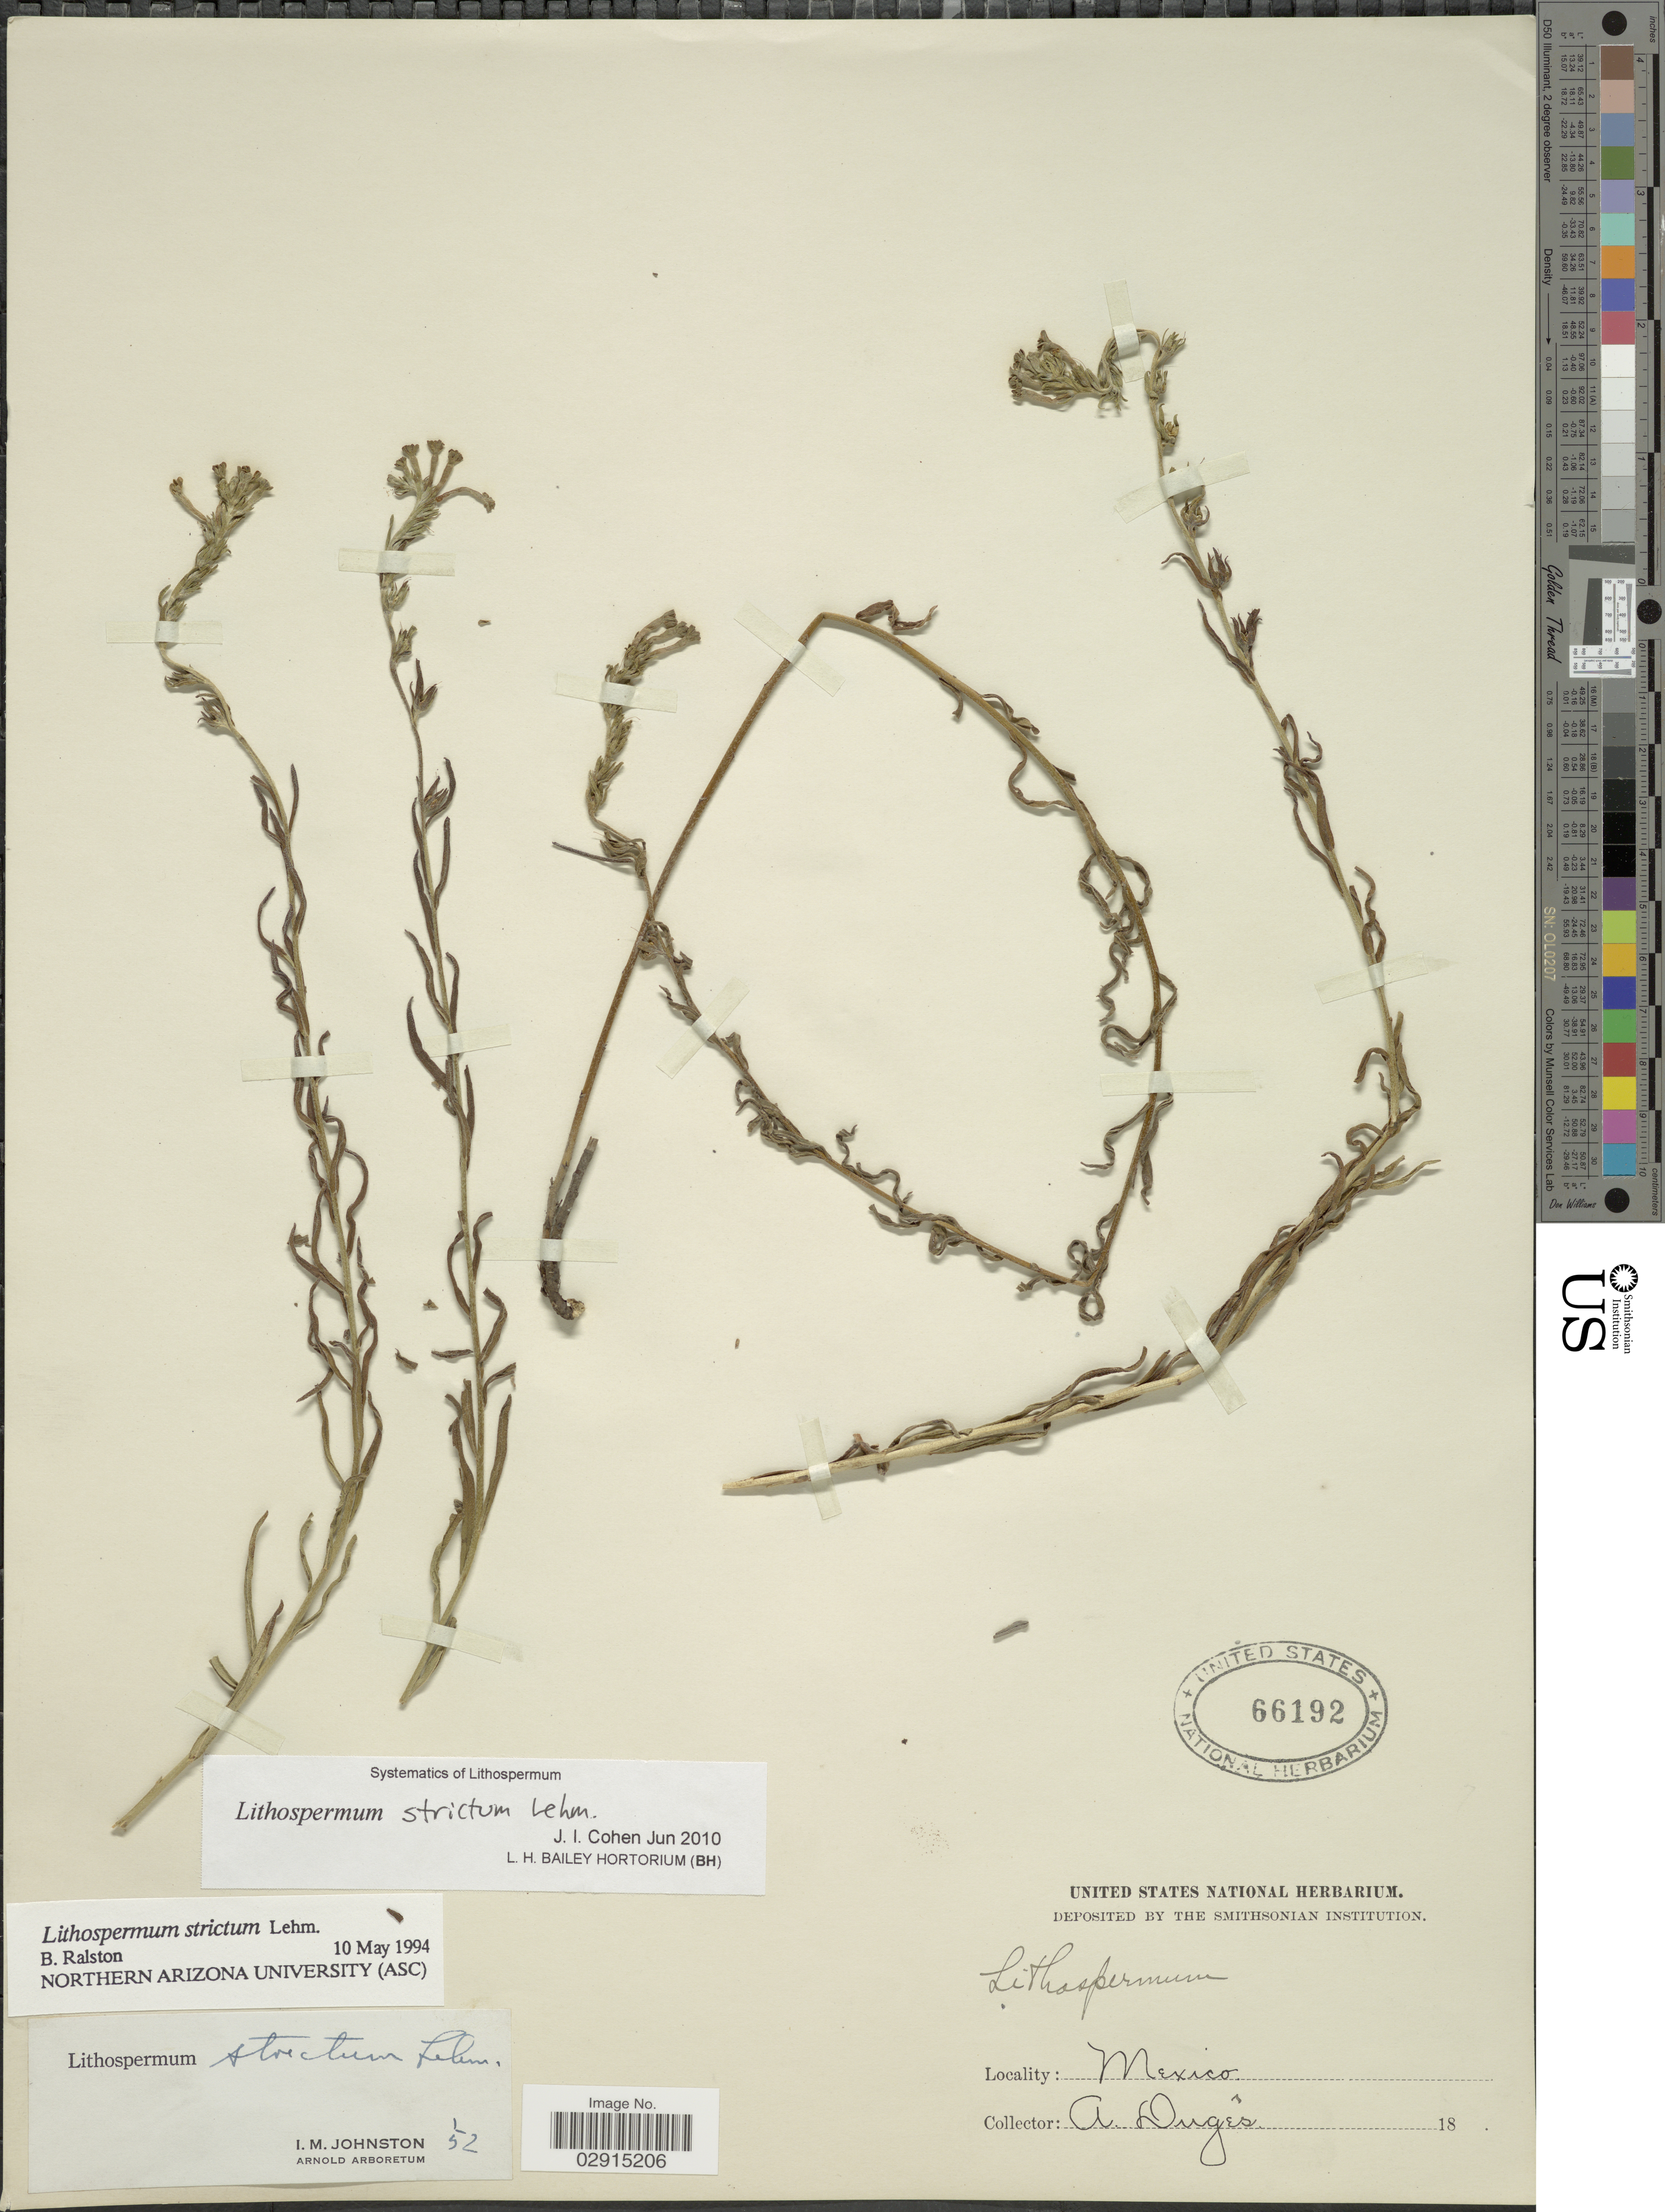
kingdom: Plantae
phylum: Tracheophyta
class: Magnoliopsida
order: Boraginales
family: Boraginaceae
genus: Lithospermum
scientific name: Lithospermum strictum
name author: Lehm.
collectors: A. Dugès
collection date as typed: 18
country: Mexico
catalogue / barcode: US 66192